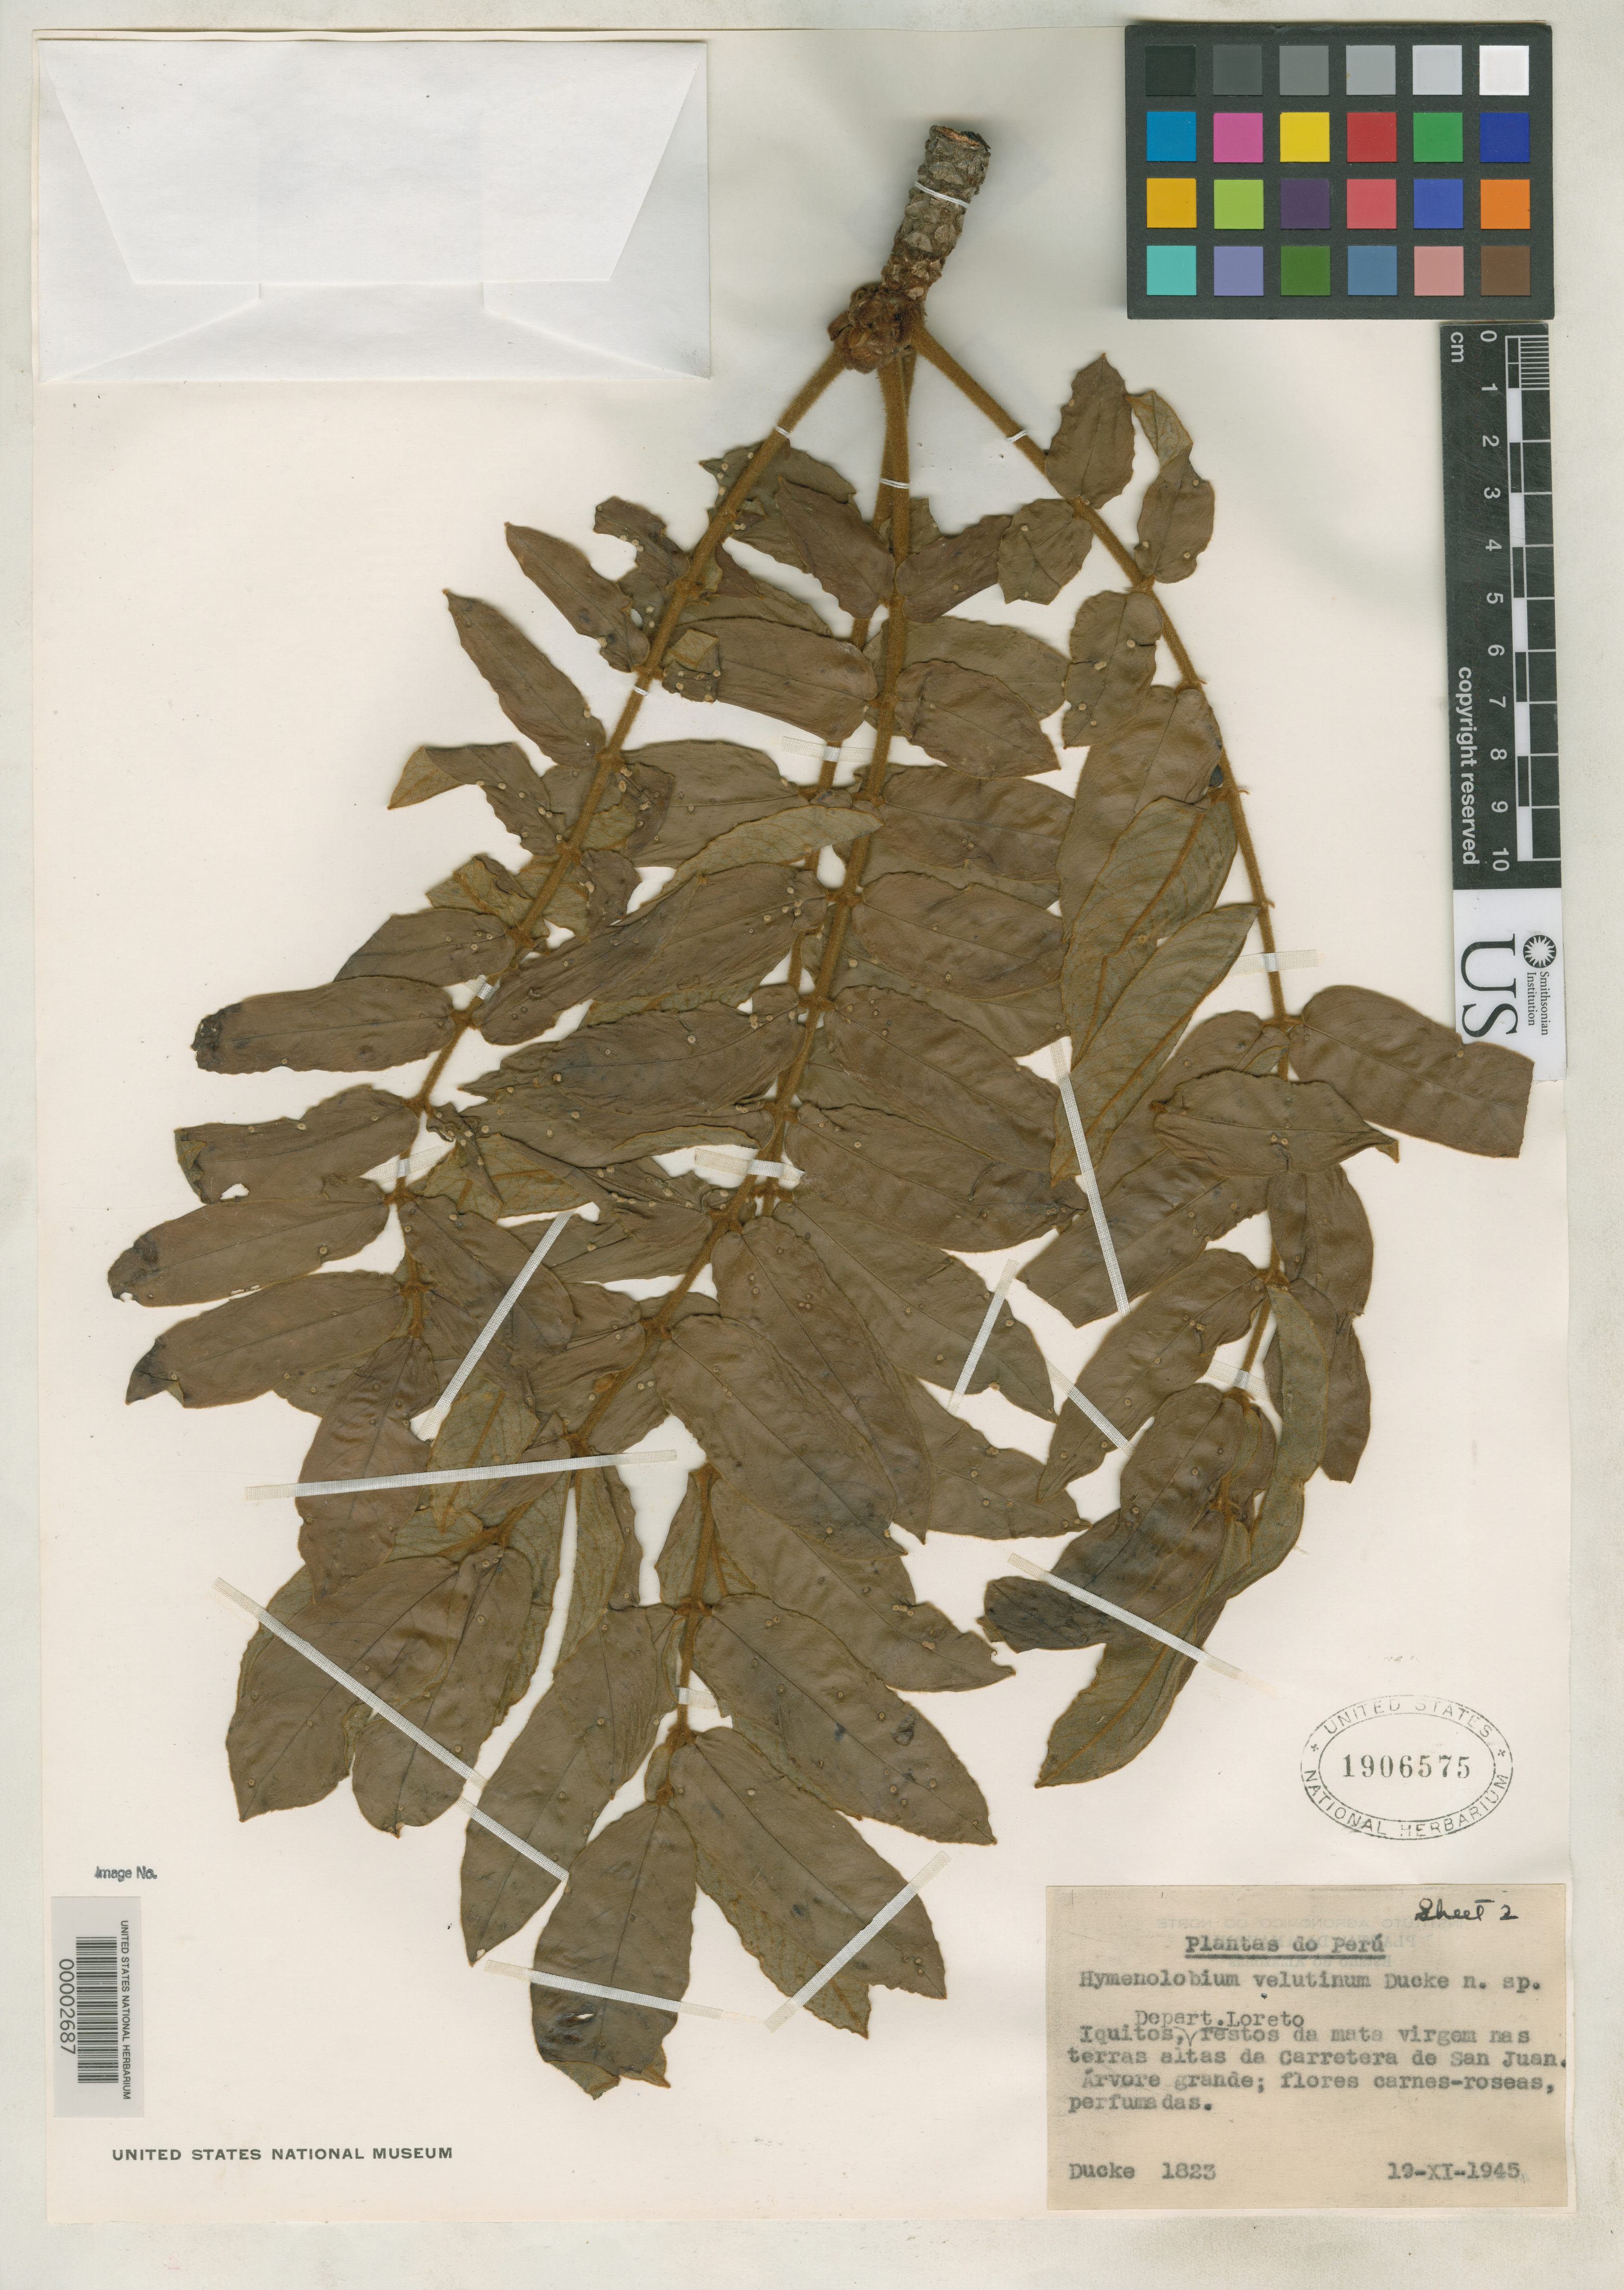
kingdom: Plantae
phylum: Tracheophyta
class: Magnoliopsida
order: Fabales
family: Fabaceae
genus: Hymenolobium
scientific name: Hymenolobium velutinum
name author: Ducke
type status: Type Collection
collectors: A. Ducke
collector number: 1823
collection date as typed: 19 Nov 1945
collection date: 1945-11-19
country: Peru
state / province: Loreto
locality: Iquitos, restos de mata virgem nas terras altas de carretera de San Juan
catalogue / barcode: US 1906575